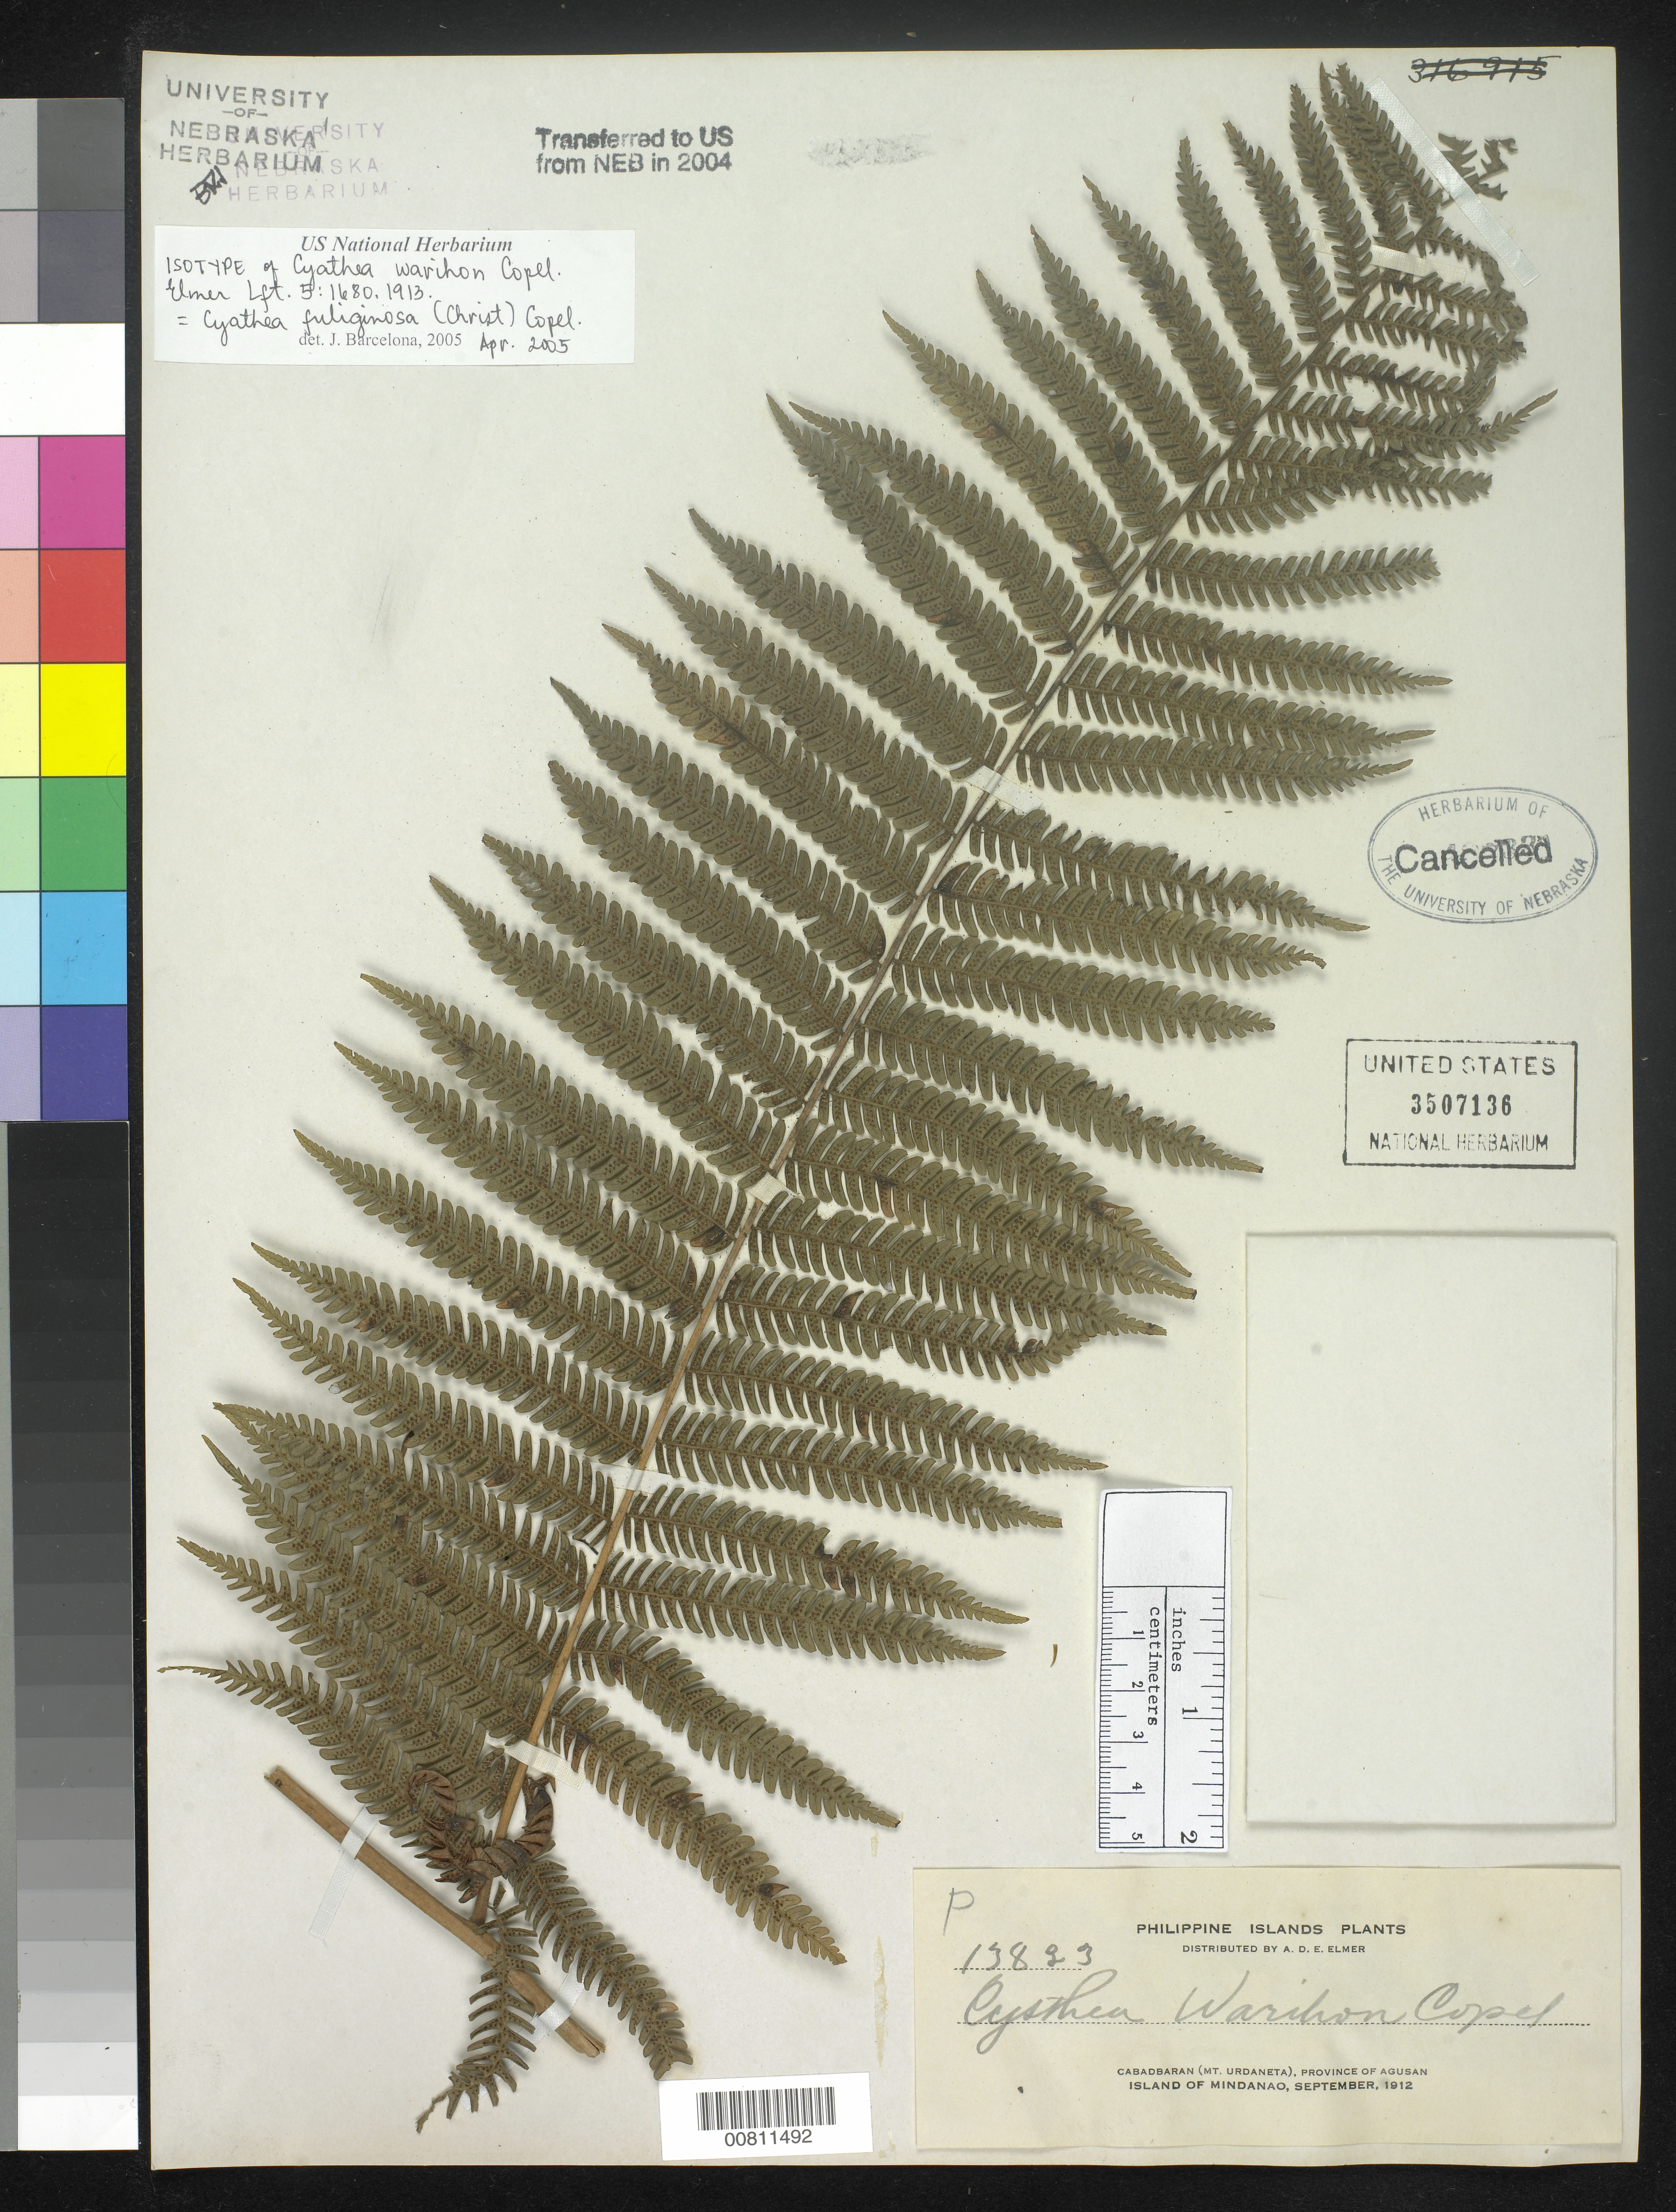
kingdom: Plantae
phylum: Tracheophyta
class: Polypodiopsida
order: Cyatheales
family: Cyatheaceae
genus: Cyathea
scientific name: Cyathea warihon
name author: Copel.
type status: Isotype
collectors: A. D. E. Elmer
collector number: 13823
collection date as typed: Sep 1912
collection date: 1912-09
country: Philippines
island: Mindanao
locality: Cabadbaran (Mt. Urdaneta), Province of Agusan. [protologue: "In gulches above lake Donao, alt. 1550 m., No. 13823"]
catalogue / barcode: US 3507136